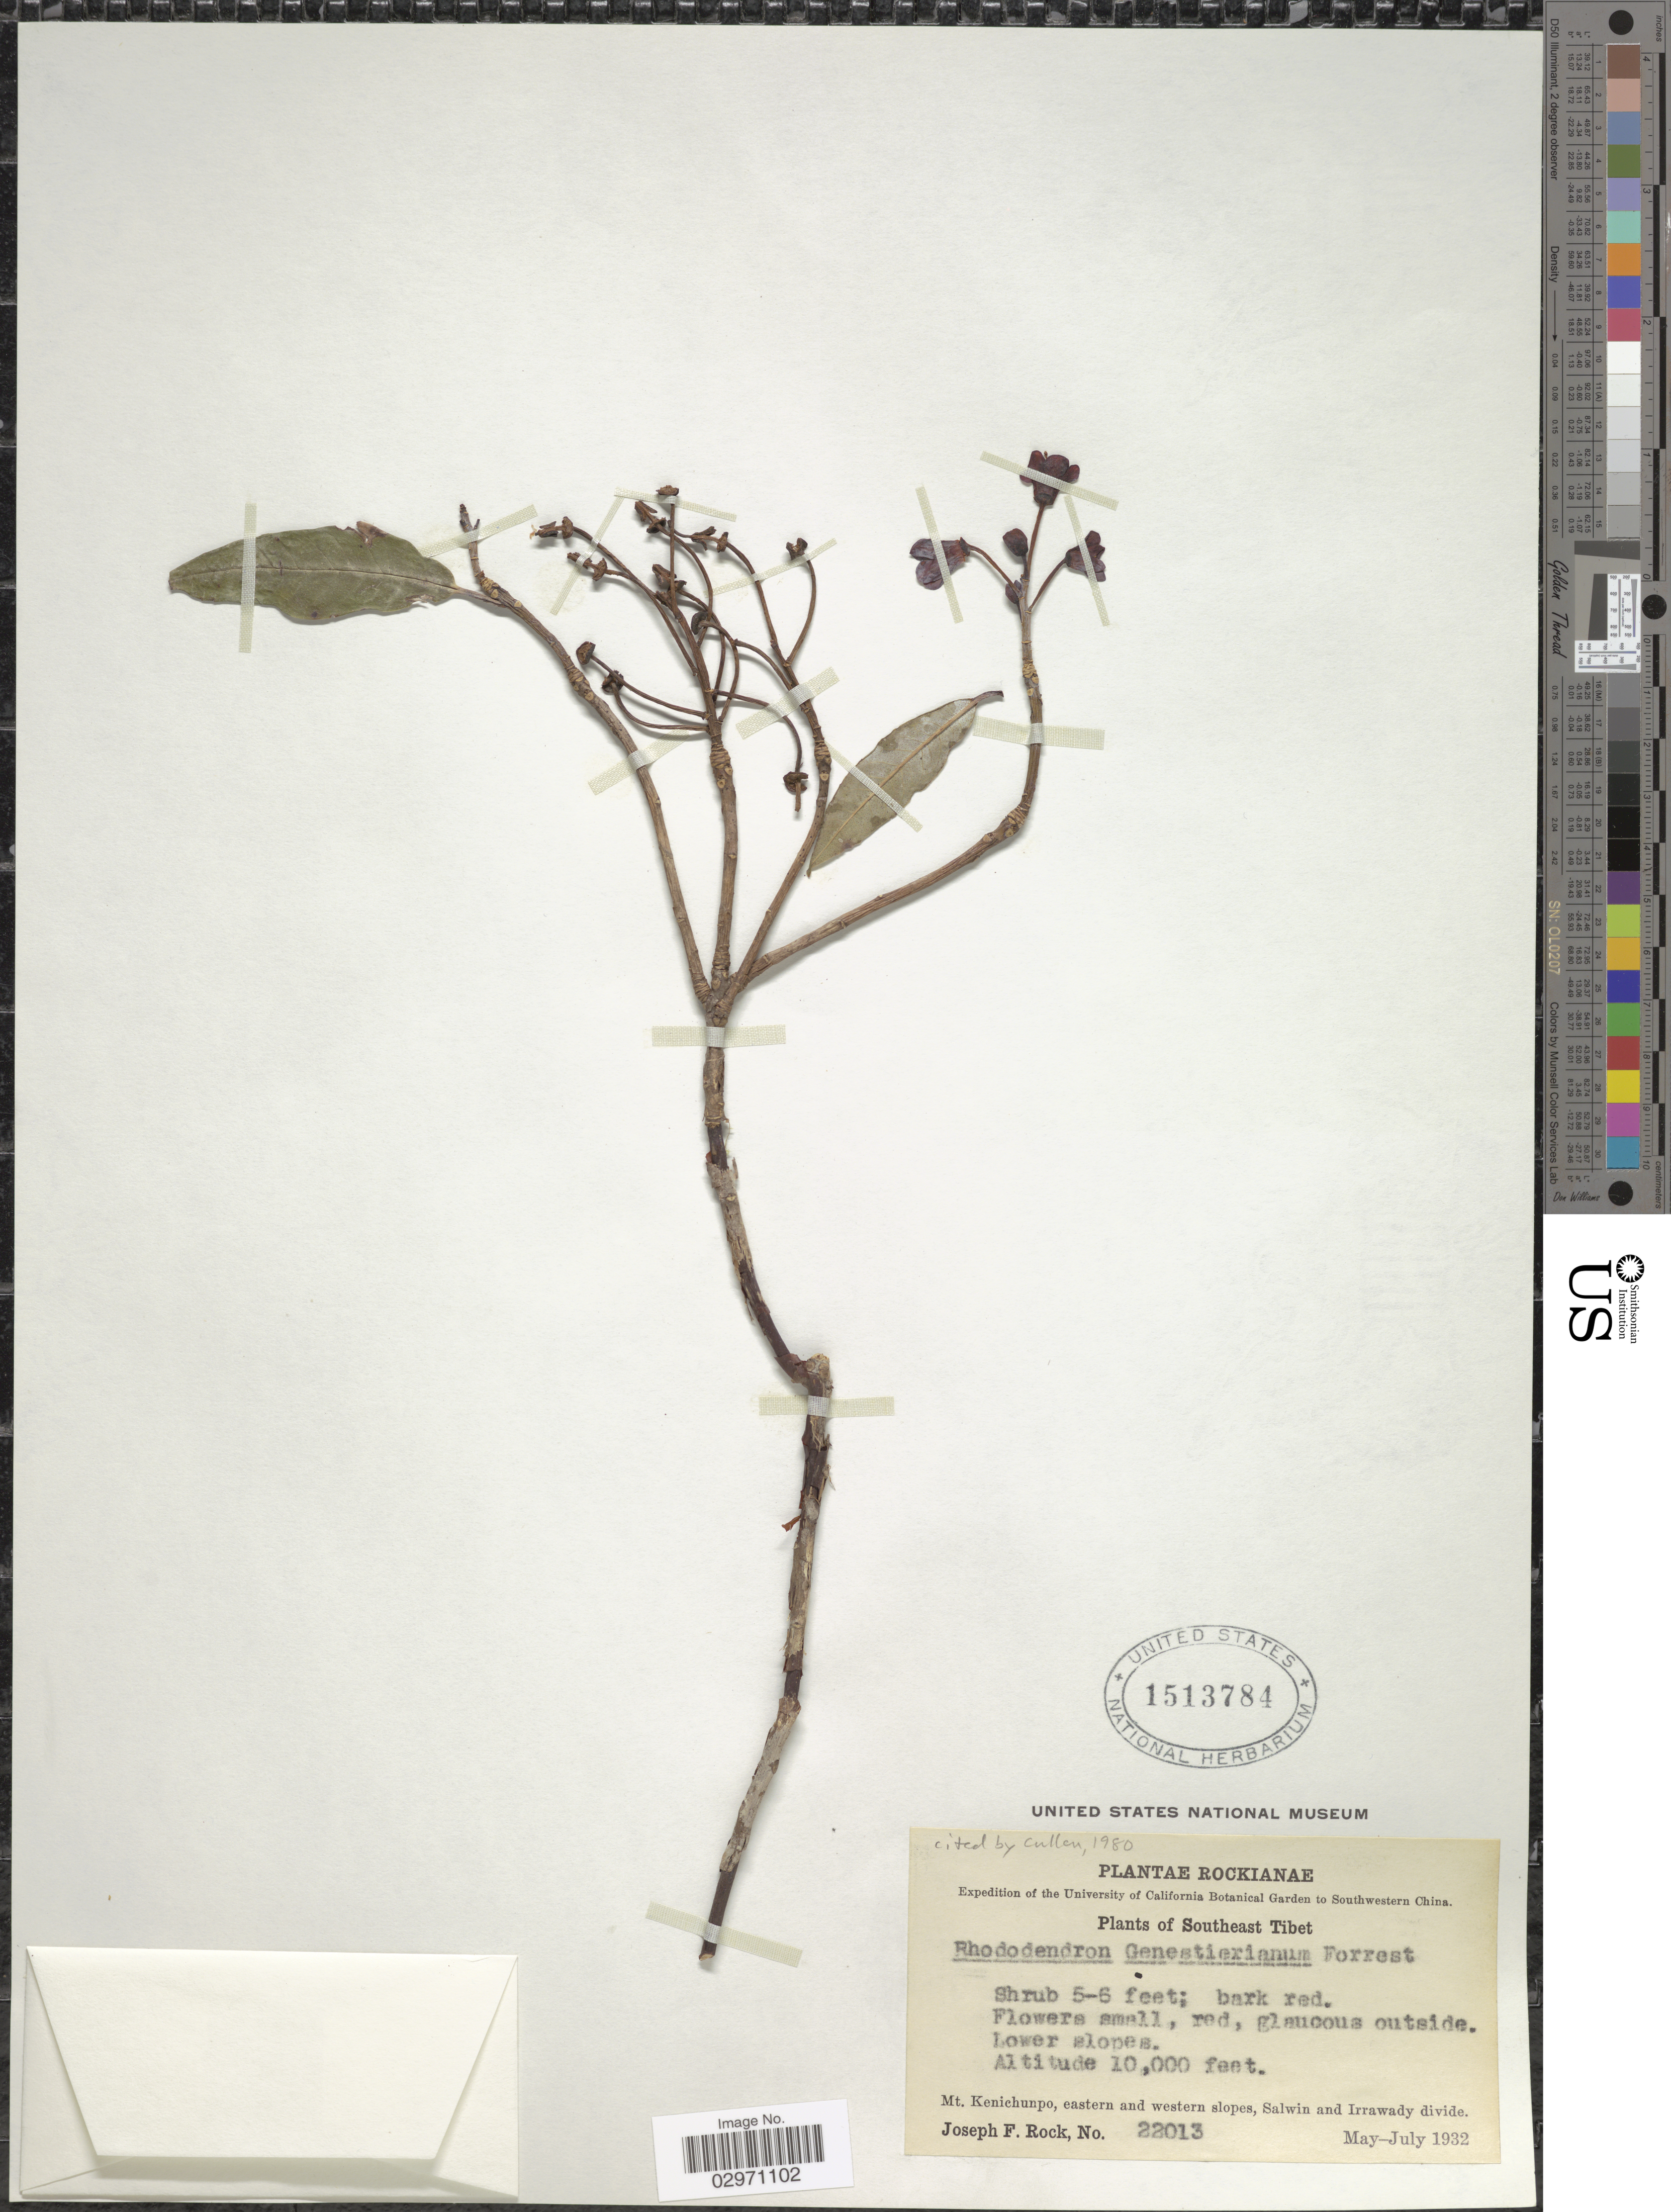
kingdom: Plantae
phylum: Tracheophyta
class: Magnoliopsida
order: Ericales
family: Ericaceae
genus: Rhododendron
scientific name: Rhododendron genestierianum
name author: Forrest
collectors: J. F. Rock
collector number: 22013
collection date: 1932-05/1932-07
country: China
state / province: Xizang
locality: Southwestern China. Southeast Tibet. Mt. Kenichunpo, eastern and western slopes, Salwin and Irrawady divide.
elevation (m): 3048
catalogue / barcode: US 1513784